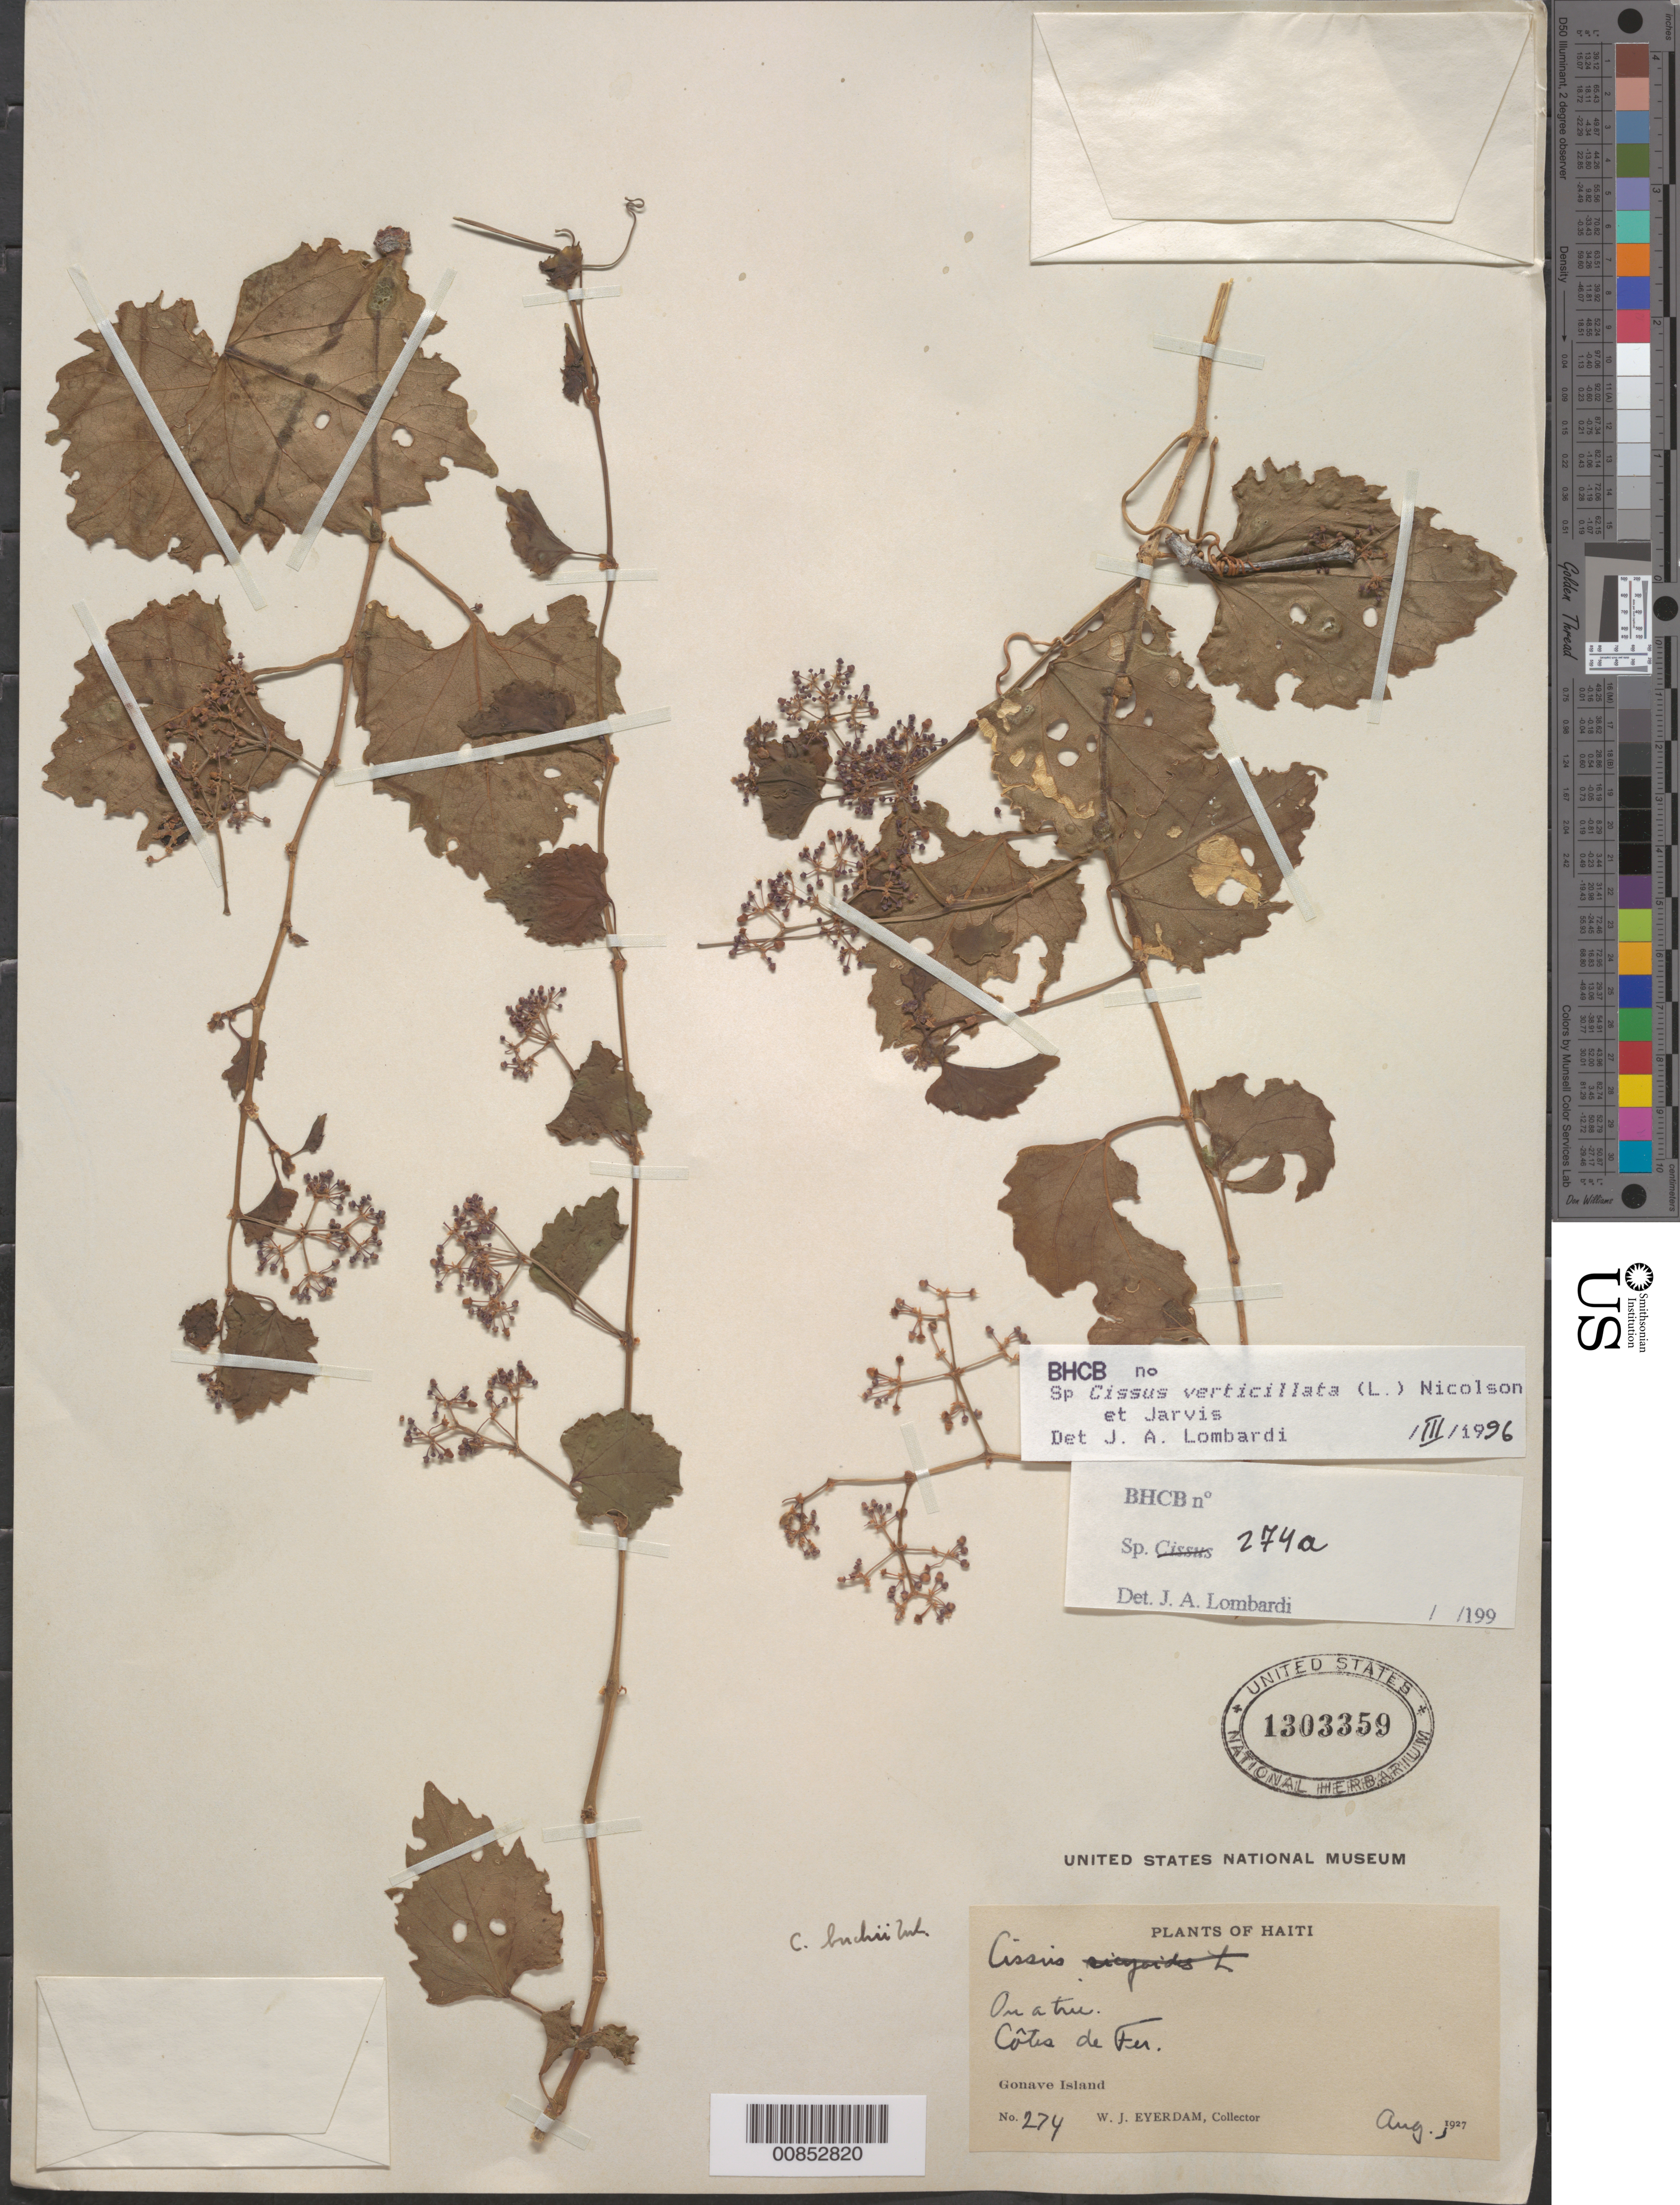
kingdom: Plantae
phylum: Tracheophyta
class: Magnoliopsida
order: Vitales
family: Vitaceae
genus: Cissus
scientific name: Cissus verticillata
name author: (L.) Nicolson & C.E. Jarvis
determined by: Lombardi, Julio A.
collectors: W. Everdam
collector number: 274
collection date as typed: Aug 1927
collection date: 1927-08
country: Haiti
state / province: Ouest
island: Île de la Gonâve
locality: Côtes de Fer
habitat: On a tree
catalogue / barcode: US 1303359